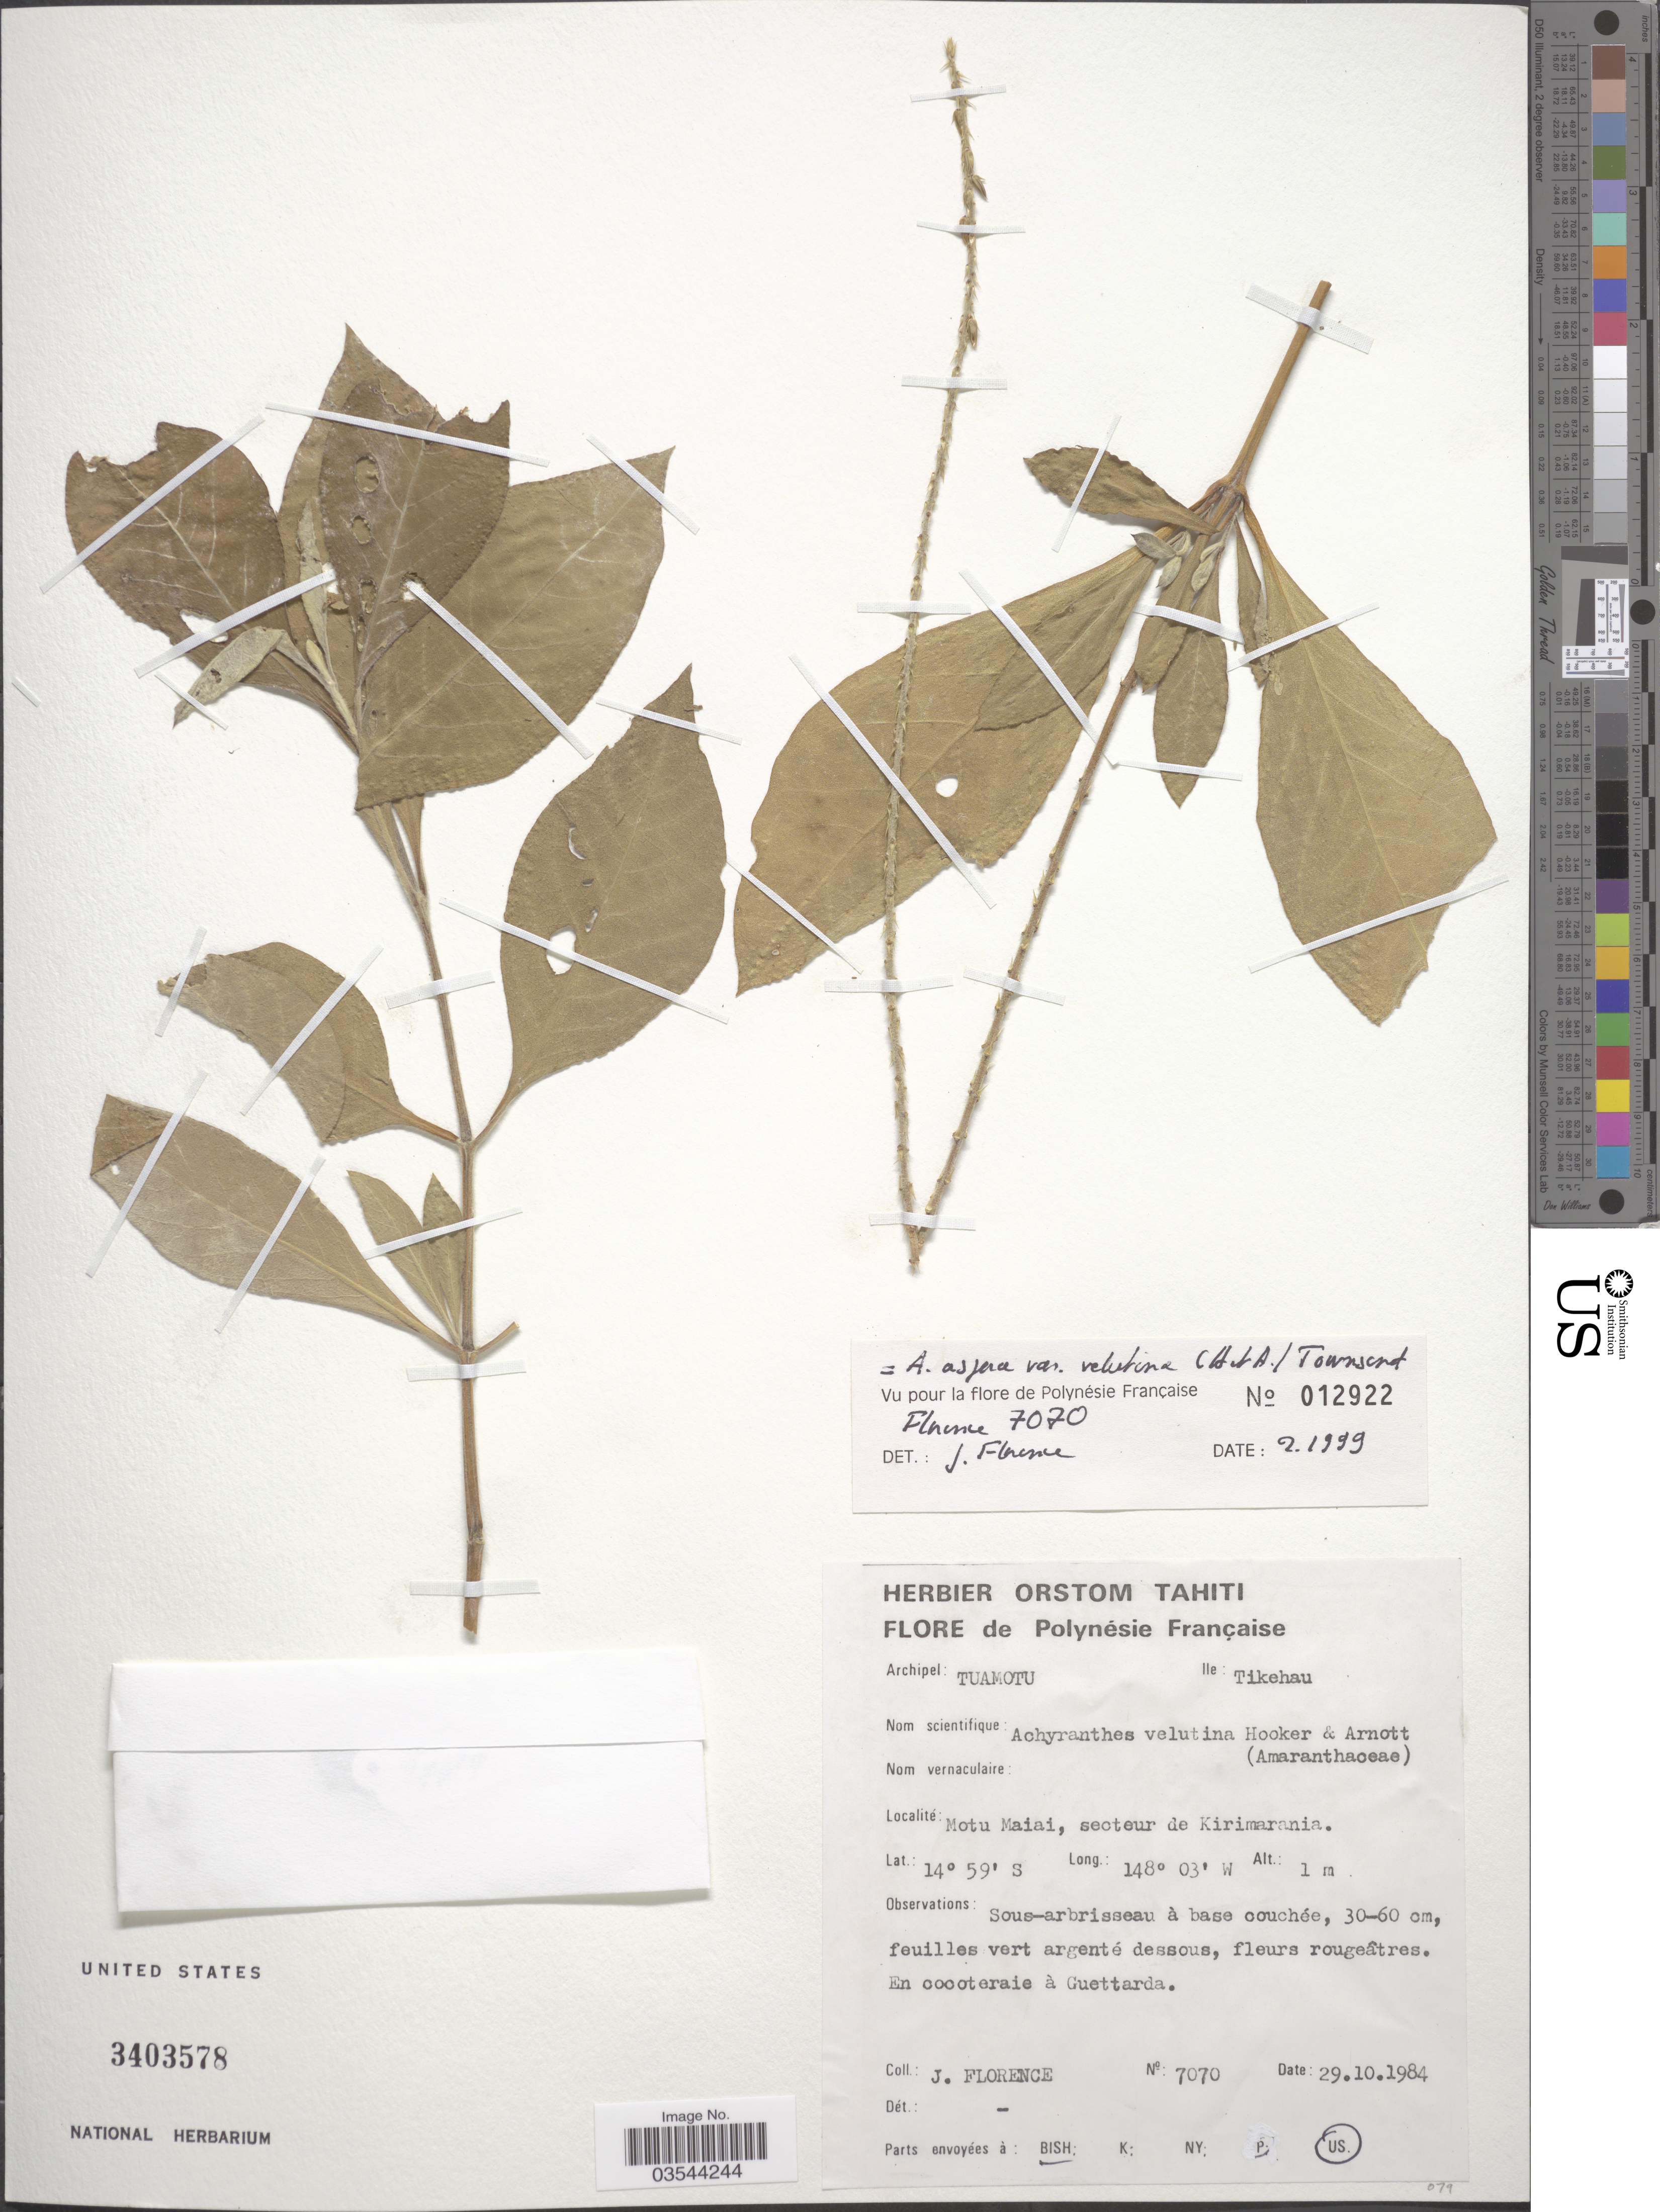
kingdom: Plantae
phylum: Tracheophyta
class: Magnoliopsida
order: Caryophyllales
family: Amaranthaceae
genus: Achyranthes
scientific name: Achyranthes aspera var. velutina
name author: (Hook. & Arn.) C. C. Towns.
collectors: J. Florence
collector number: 7070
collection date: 1984-10-29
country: French Polynesia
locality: Archipel: Tuamotu. Ile: Tikehau. Motu Maiai, secteur de Kirimarania.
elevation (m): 1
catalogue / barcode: US 3403578